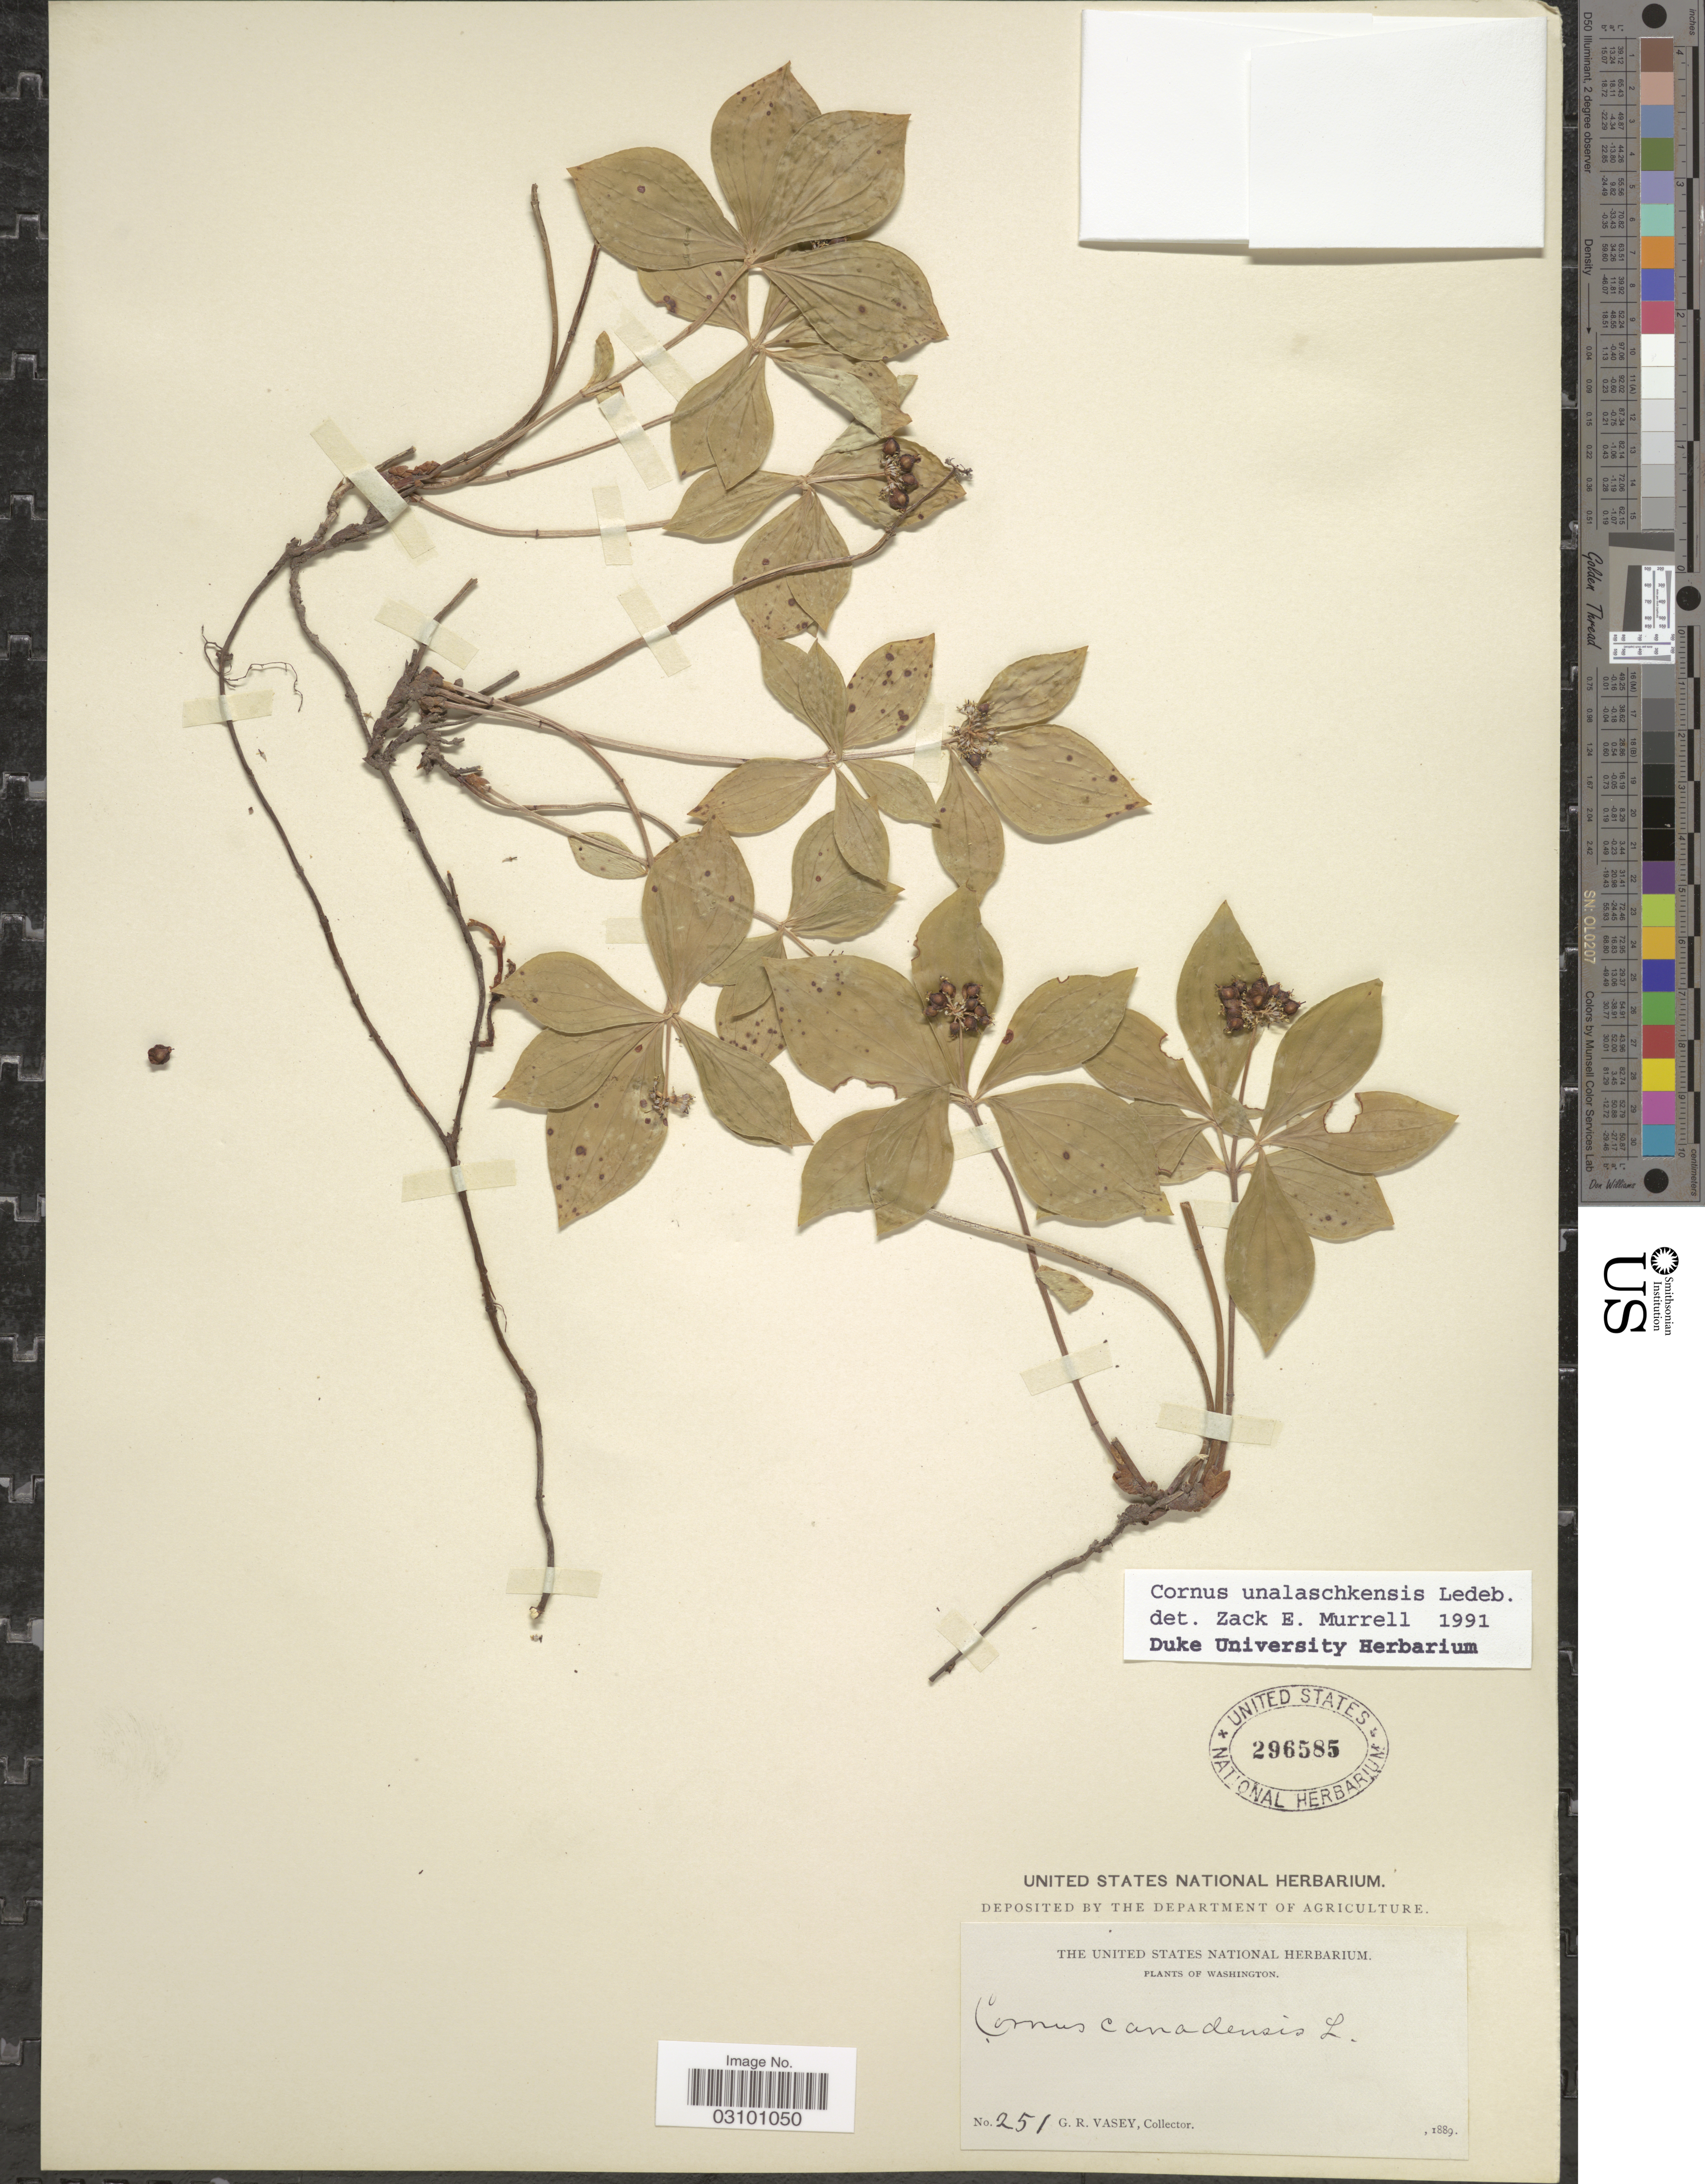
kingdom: Plantae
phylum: Tracheophyta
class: Magnoliopsida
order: Cornales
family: Cornaceae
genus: Cornus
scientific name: Cornus unalaschkensis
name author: Ledeb.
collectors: G. R. Vasey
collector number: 251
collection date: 1889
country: United States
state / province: Washington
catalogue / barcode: US 296585